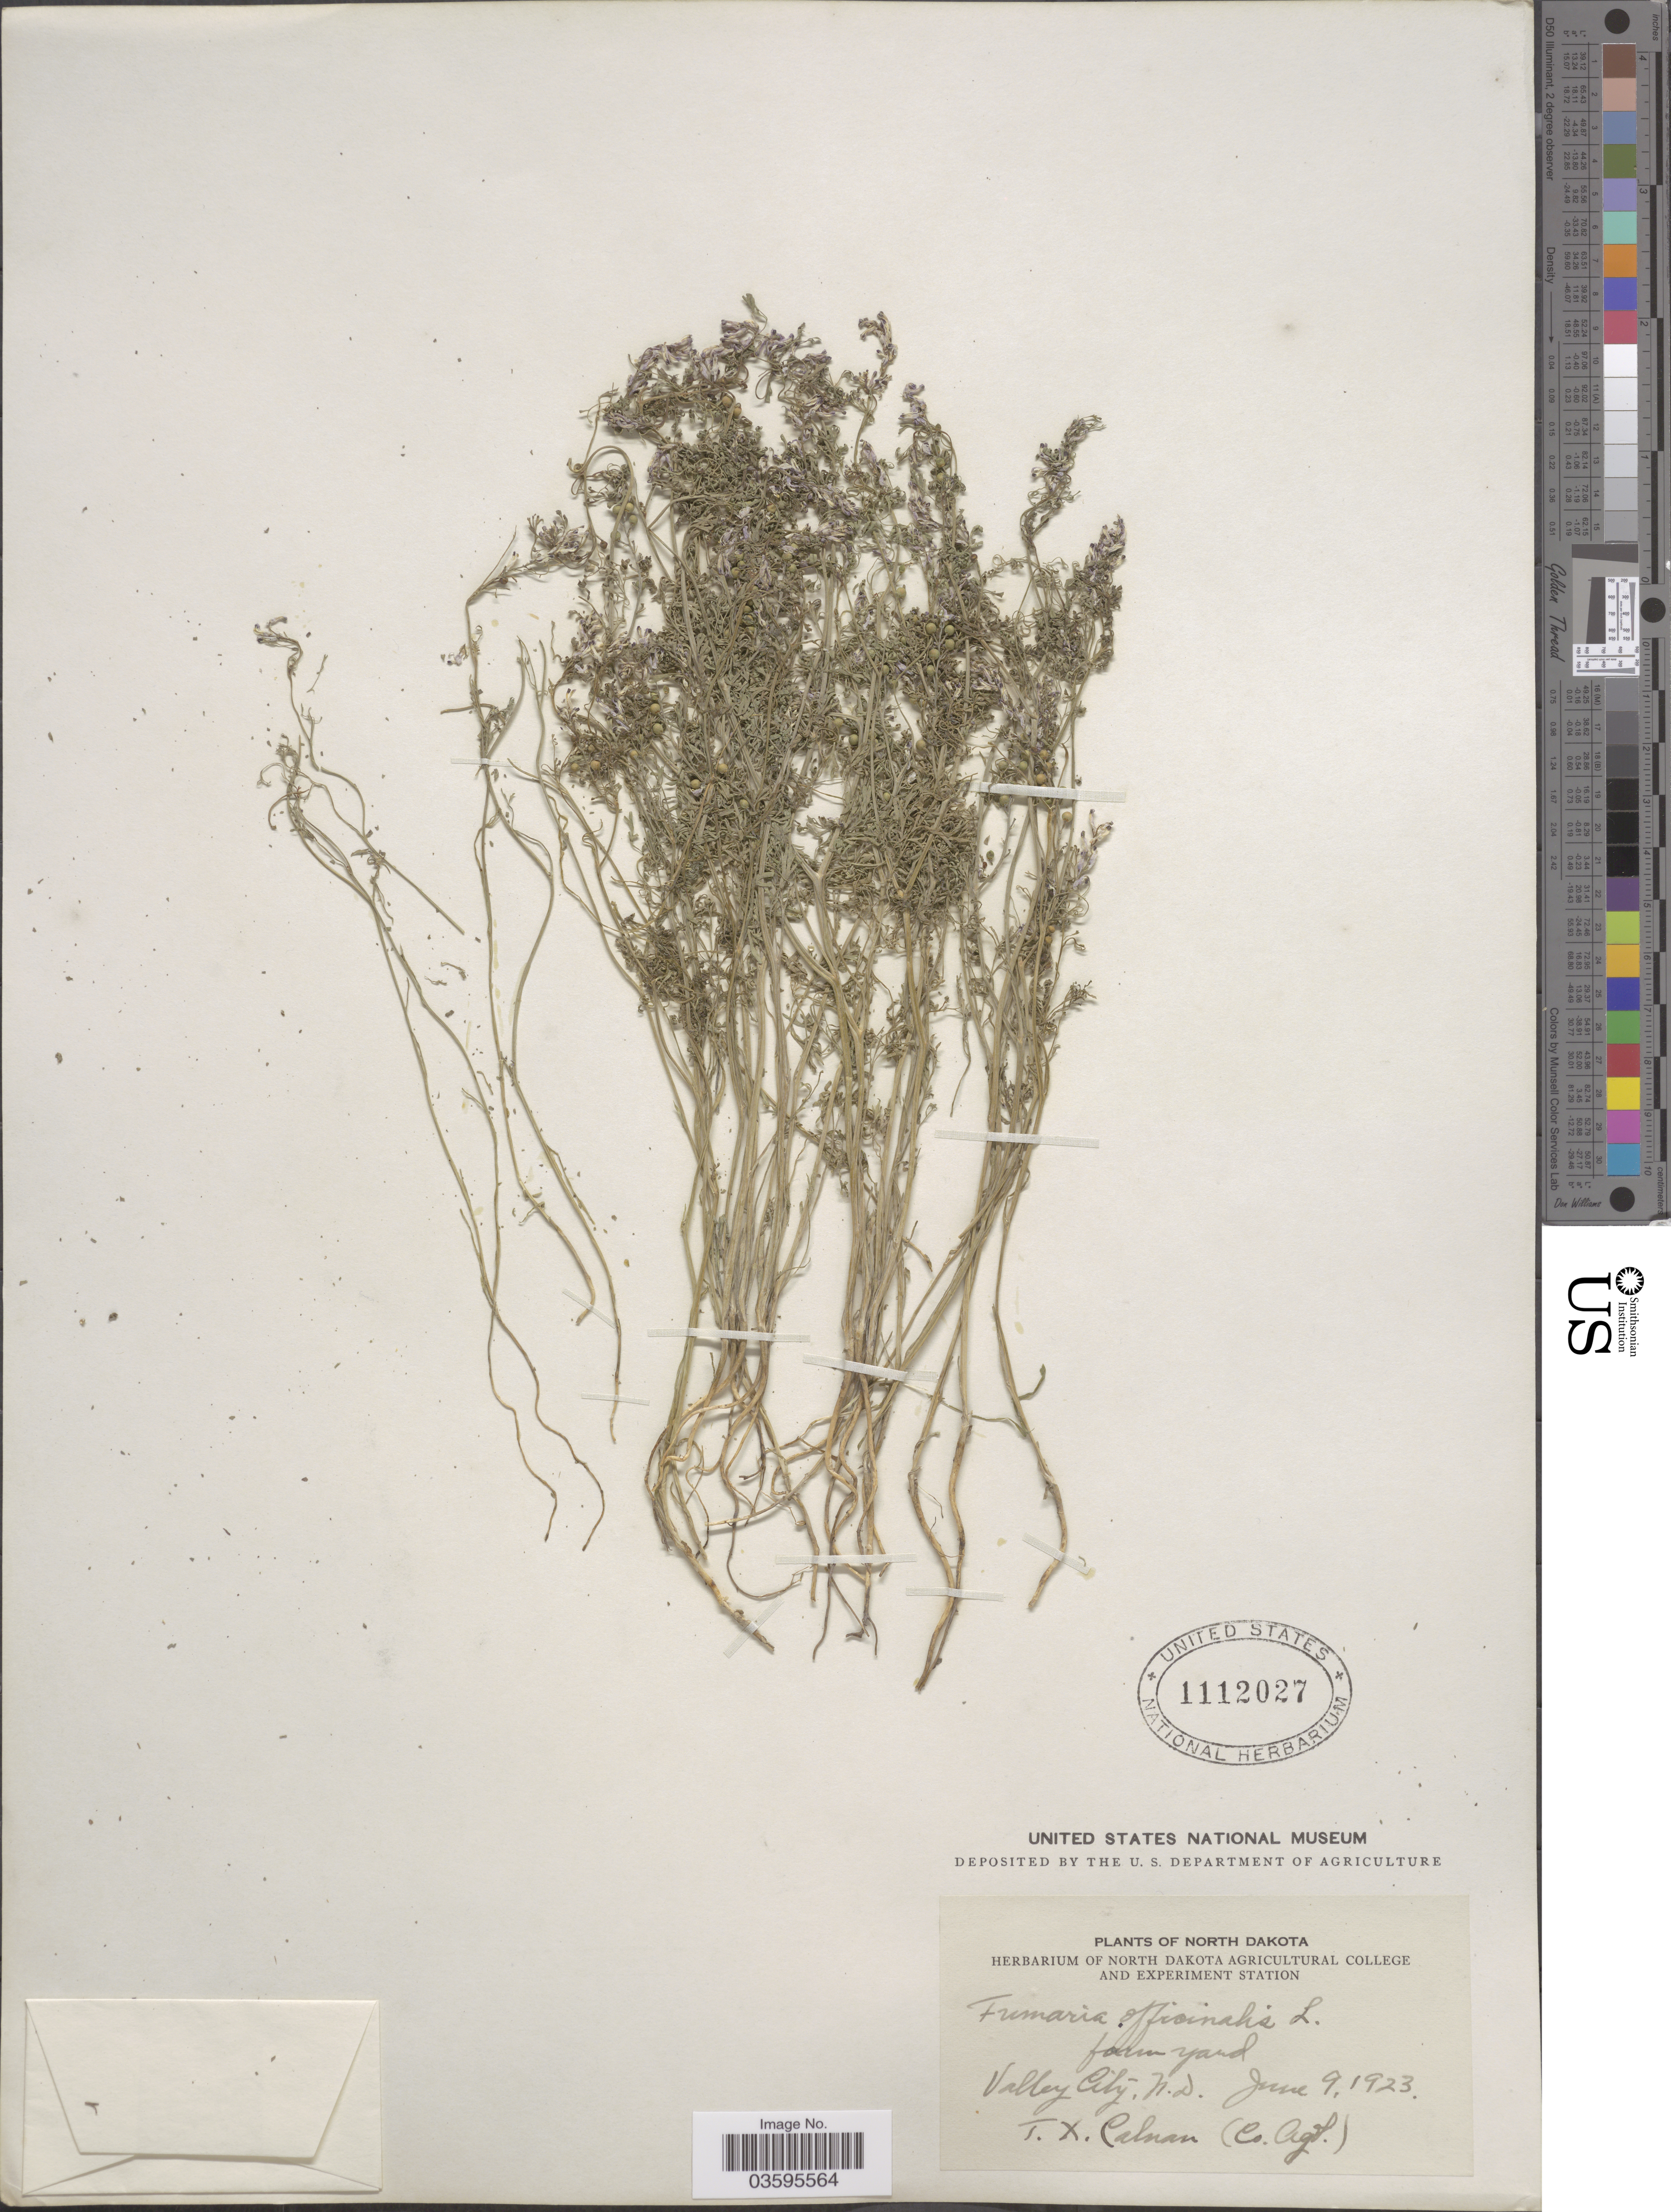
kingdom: Plantae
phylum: Tracheophyta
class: Magnoliopsida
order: Ranunculales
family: Papaveraceae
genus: Fumaria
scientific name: Fumaria officinalis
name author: L.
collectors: T. Calnan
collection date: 1923-06-09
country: United States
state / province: North Dakota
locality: Valley City. (Co. Agt.) [unsure placement]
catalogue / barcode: US 1112027